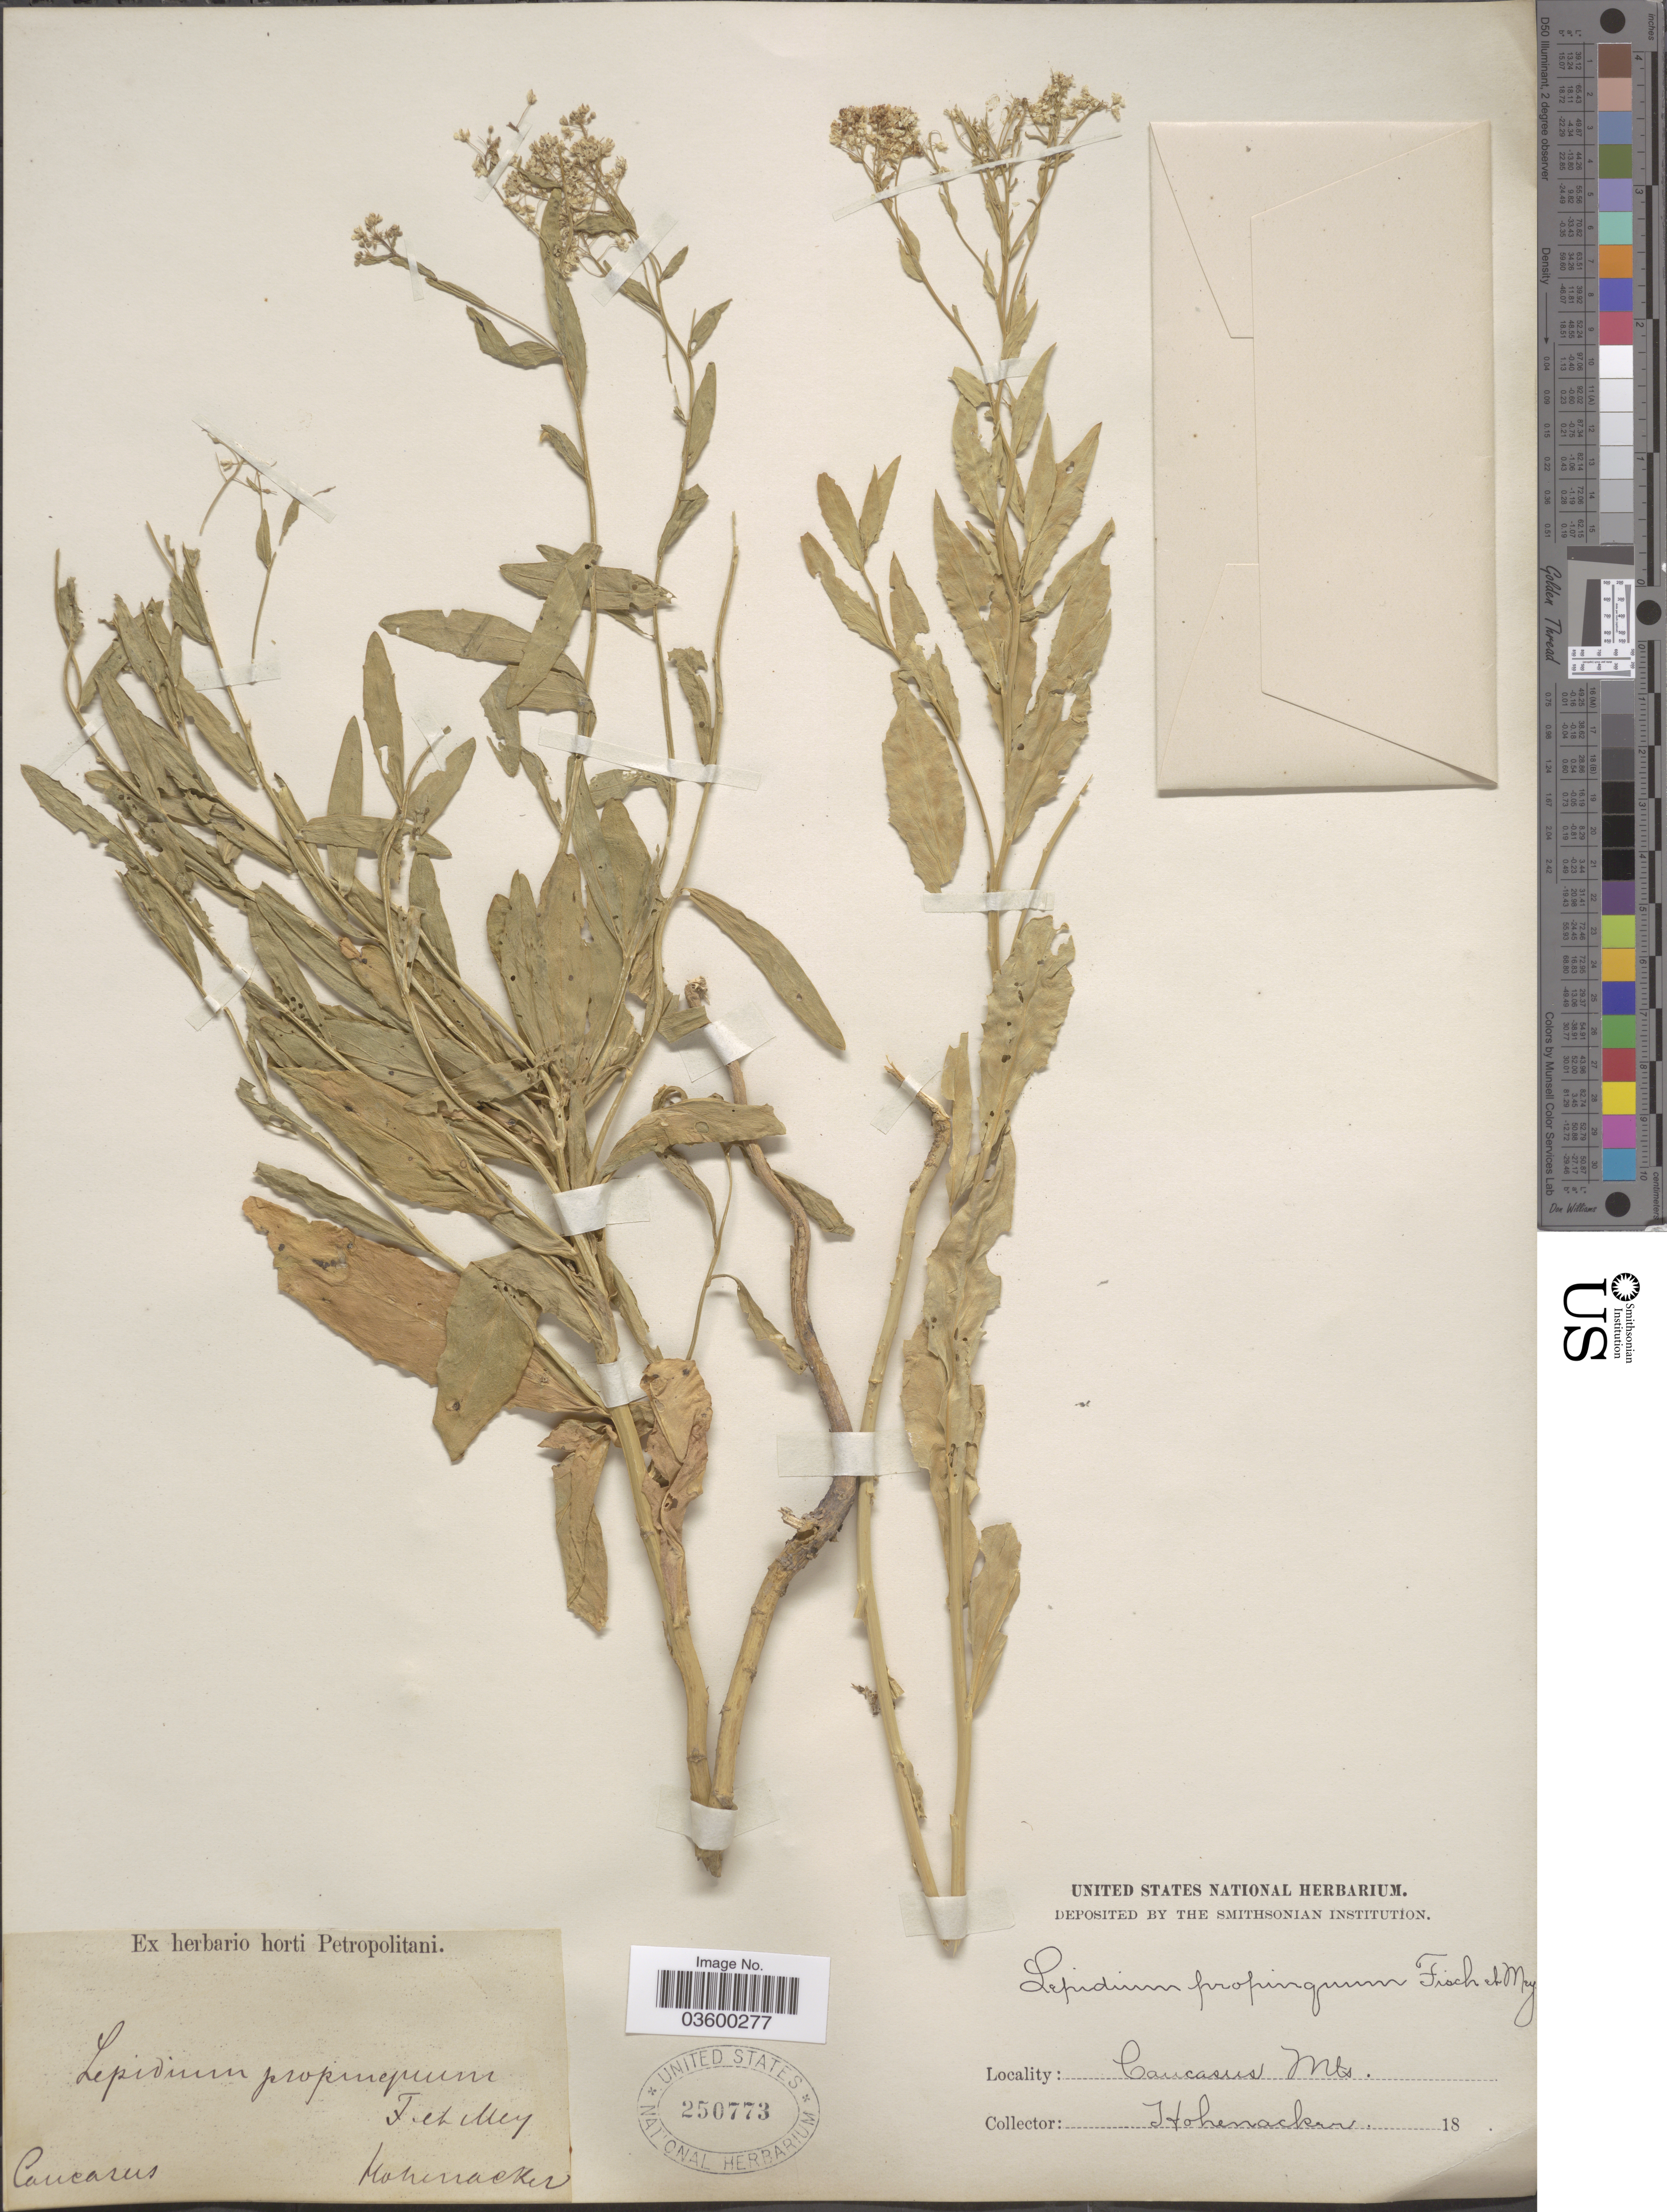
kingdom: Plantae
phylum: Tracheophyta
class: Magnoliopsida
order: Brassicales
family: Brassicaceae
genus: Lepidium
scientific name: Lepidium propinquum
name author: Fisch. & C.A. Mey.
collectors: Hohenacker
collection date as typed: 18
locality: Caucasus.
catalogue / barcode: US 250773